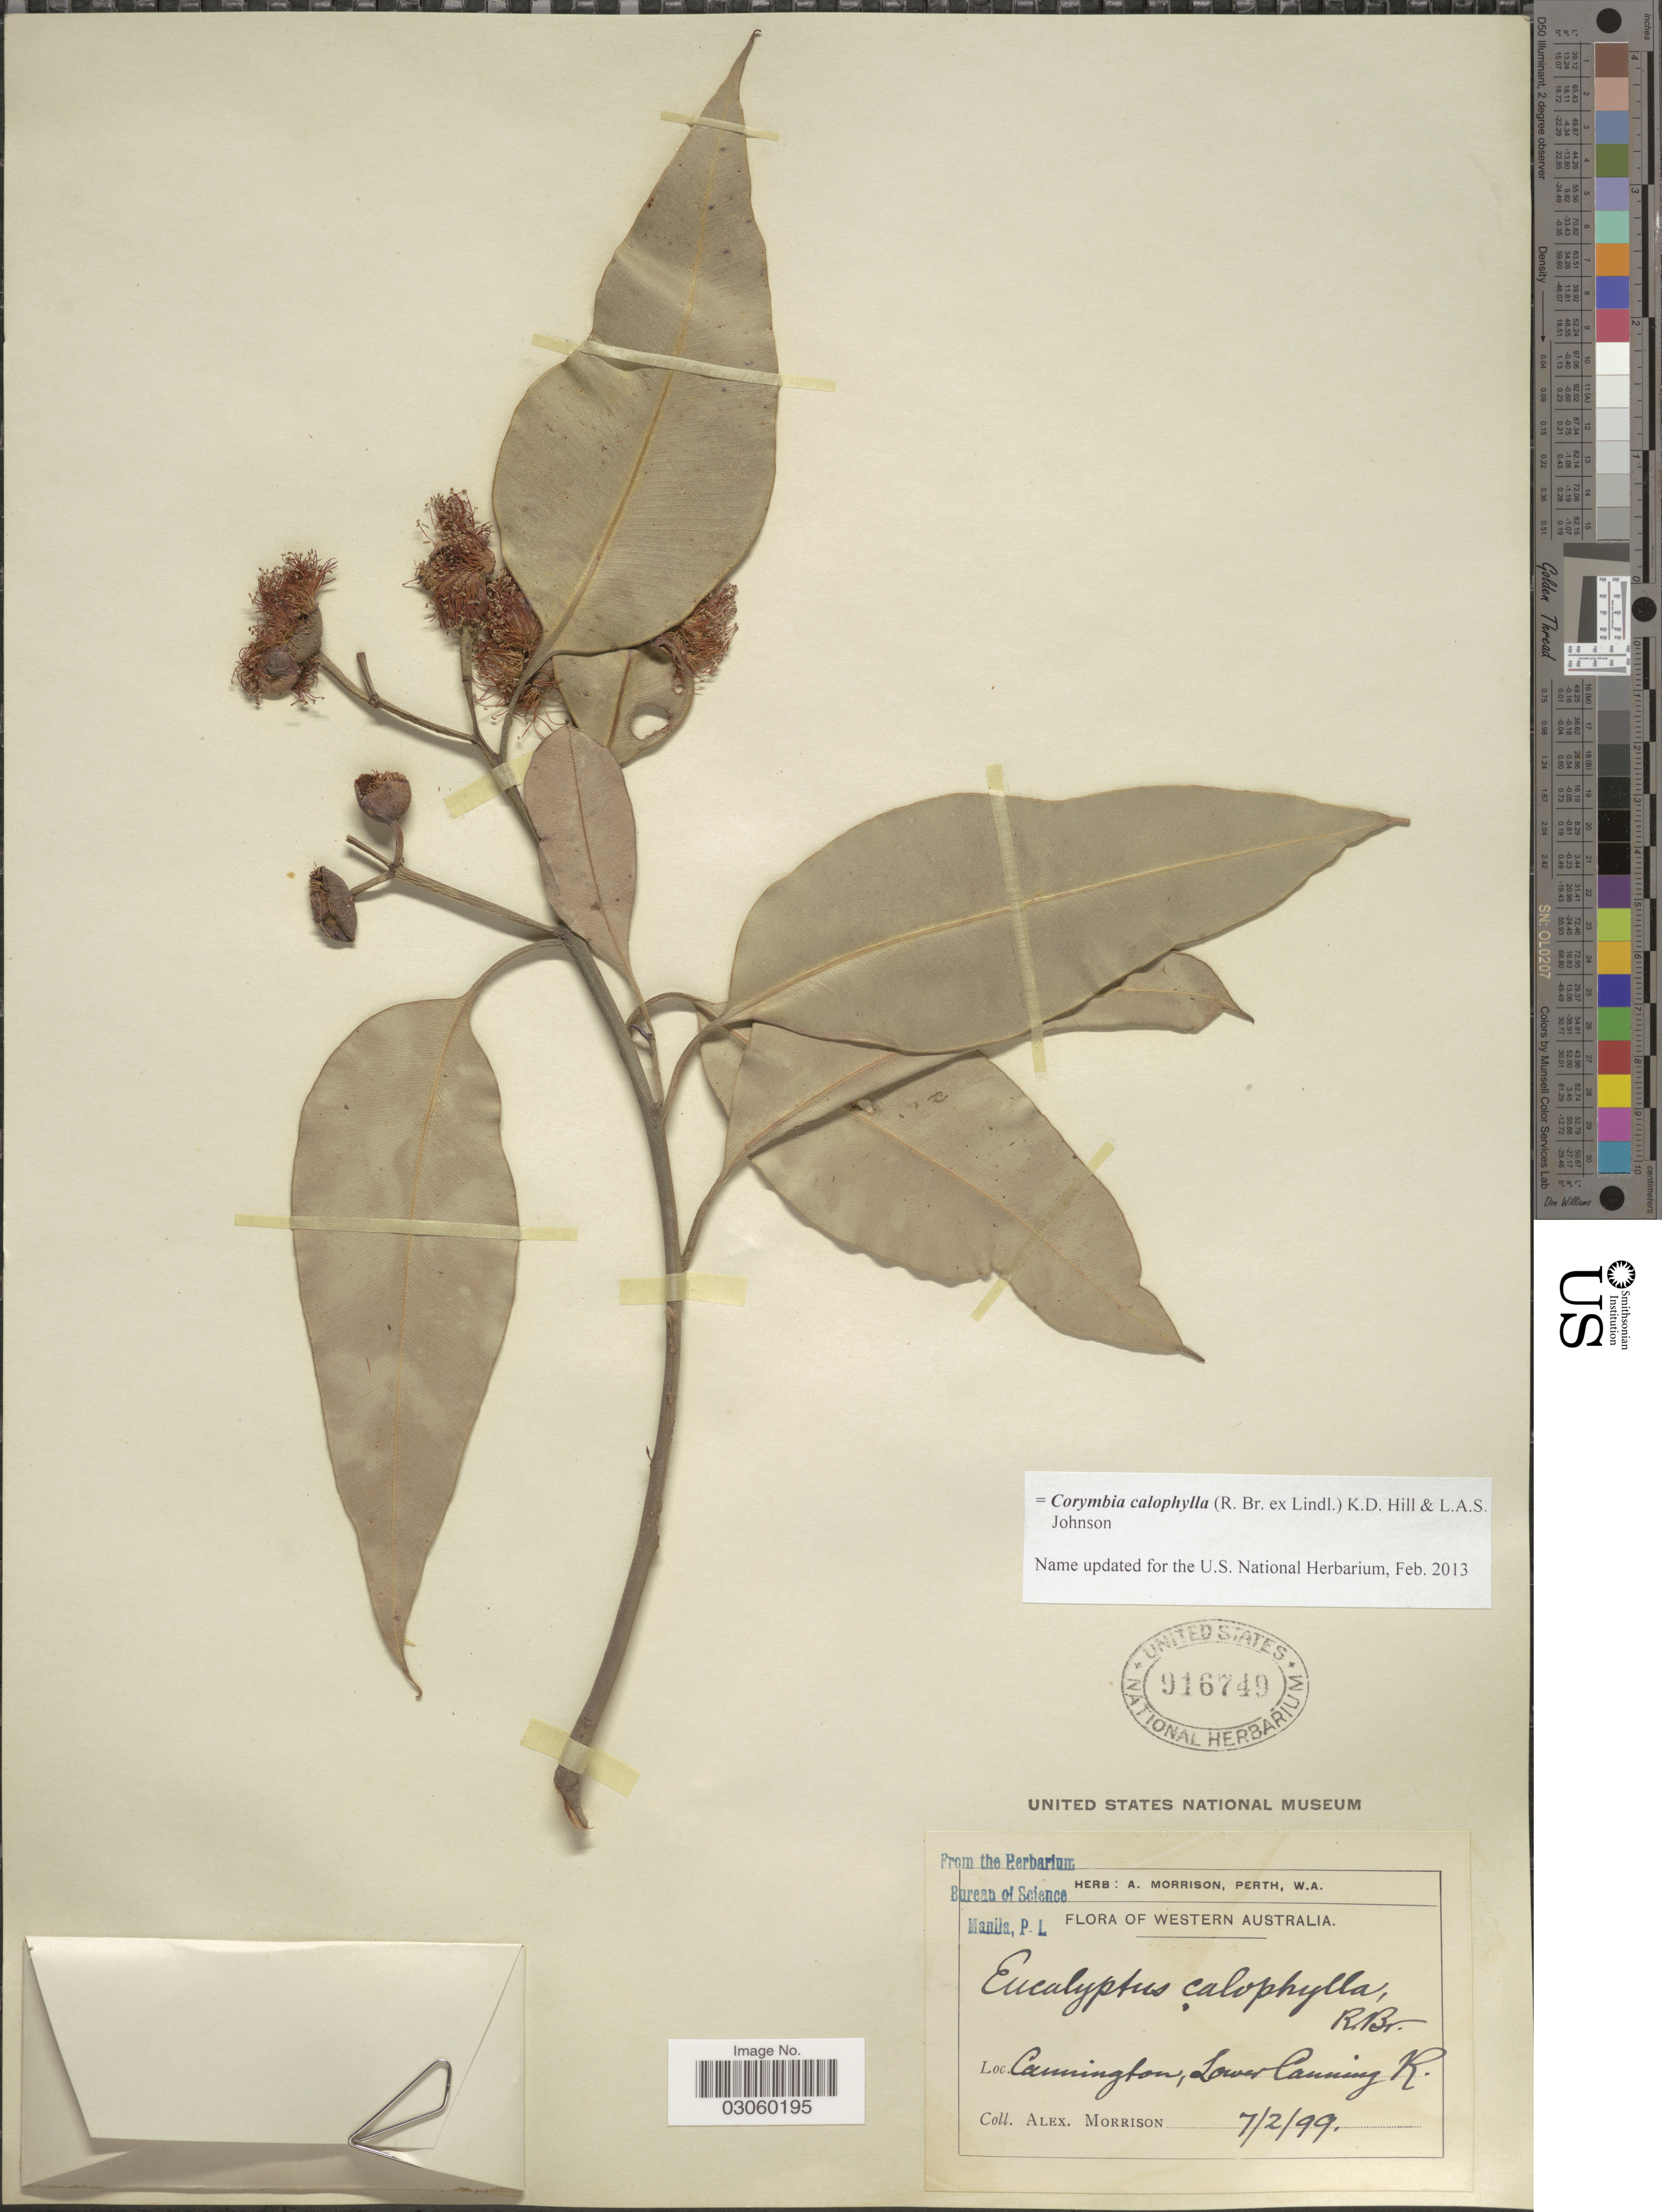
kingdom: Plantae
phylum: Tracheophyta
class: Magnoliopsida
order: Myrtales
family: Myrtaceae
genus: Corymbia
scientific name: Corymbia calophylla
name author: (Lindl.) K.D. Hill & L.A.S. Johnson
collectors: A. Morrison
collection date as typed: Transcribed d/m/y: 7/2/99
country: Australia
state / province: Western Australia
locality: Cannington, Lower Canning R.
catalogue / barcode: US 916749